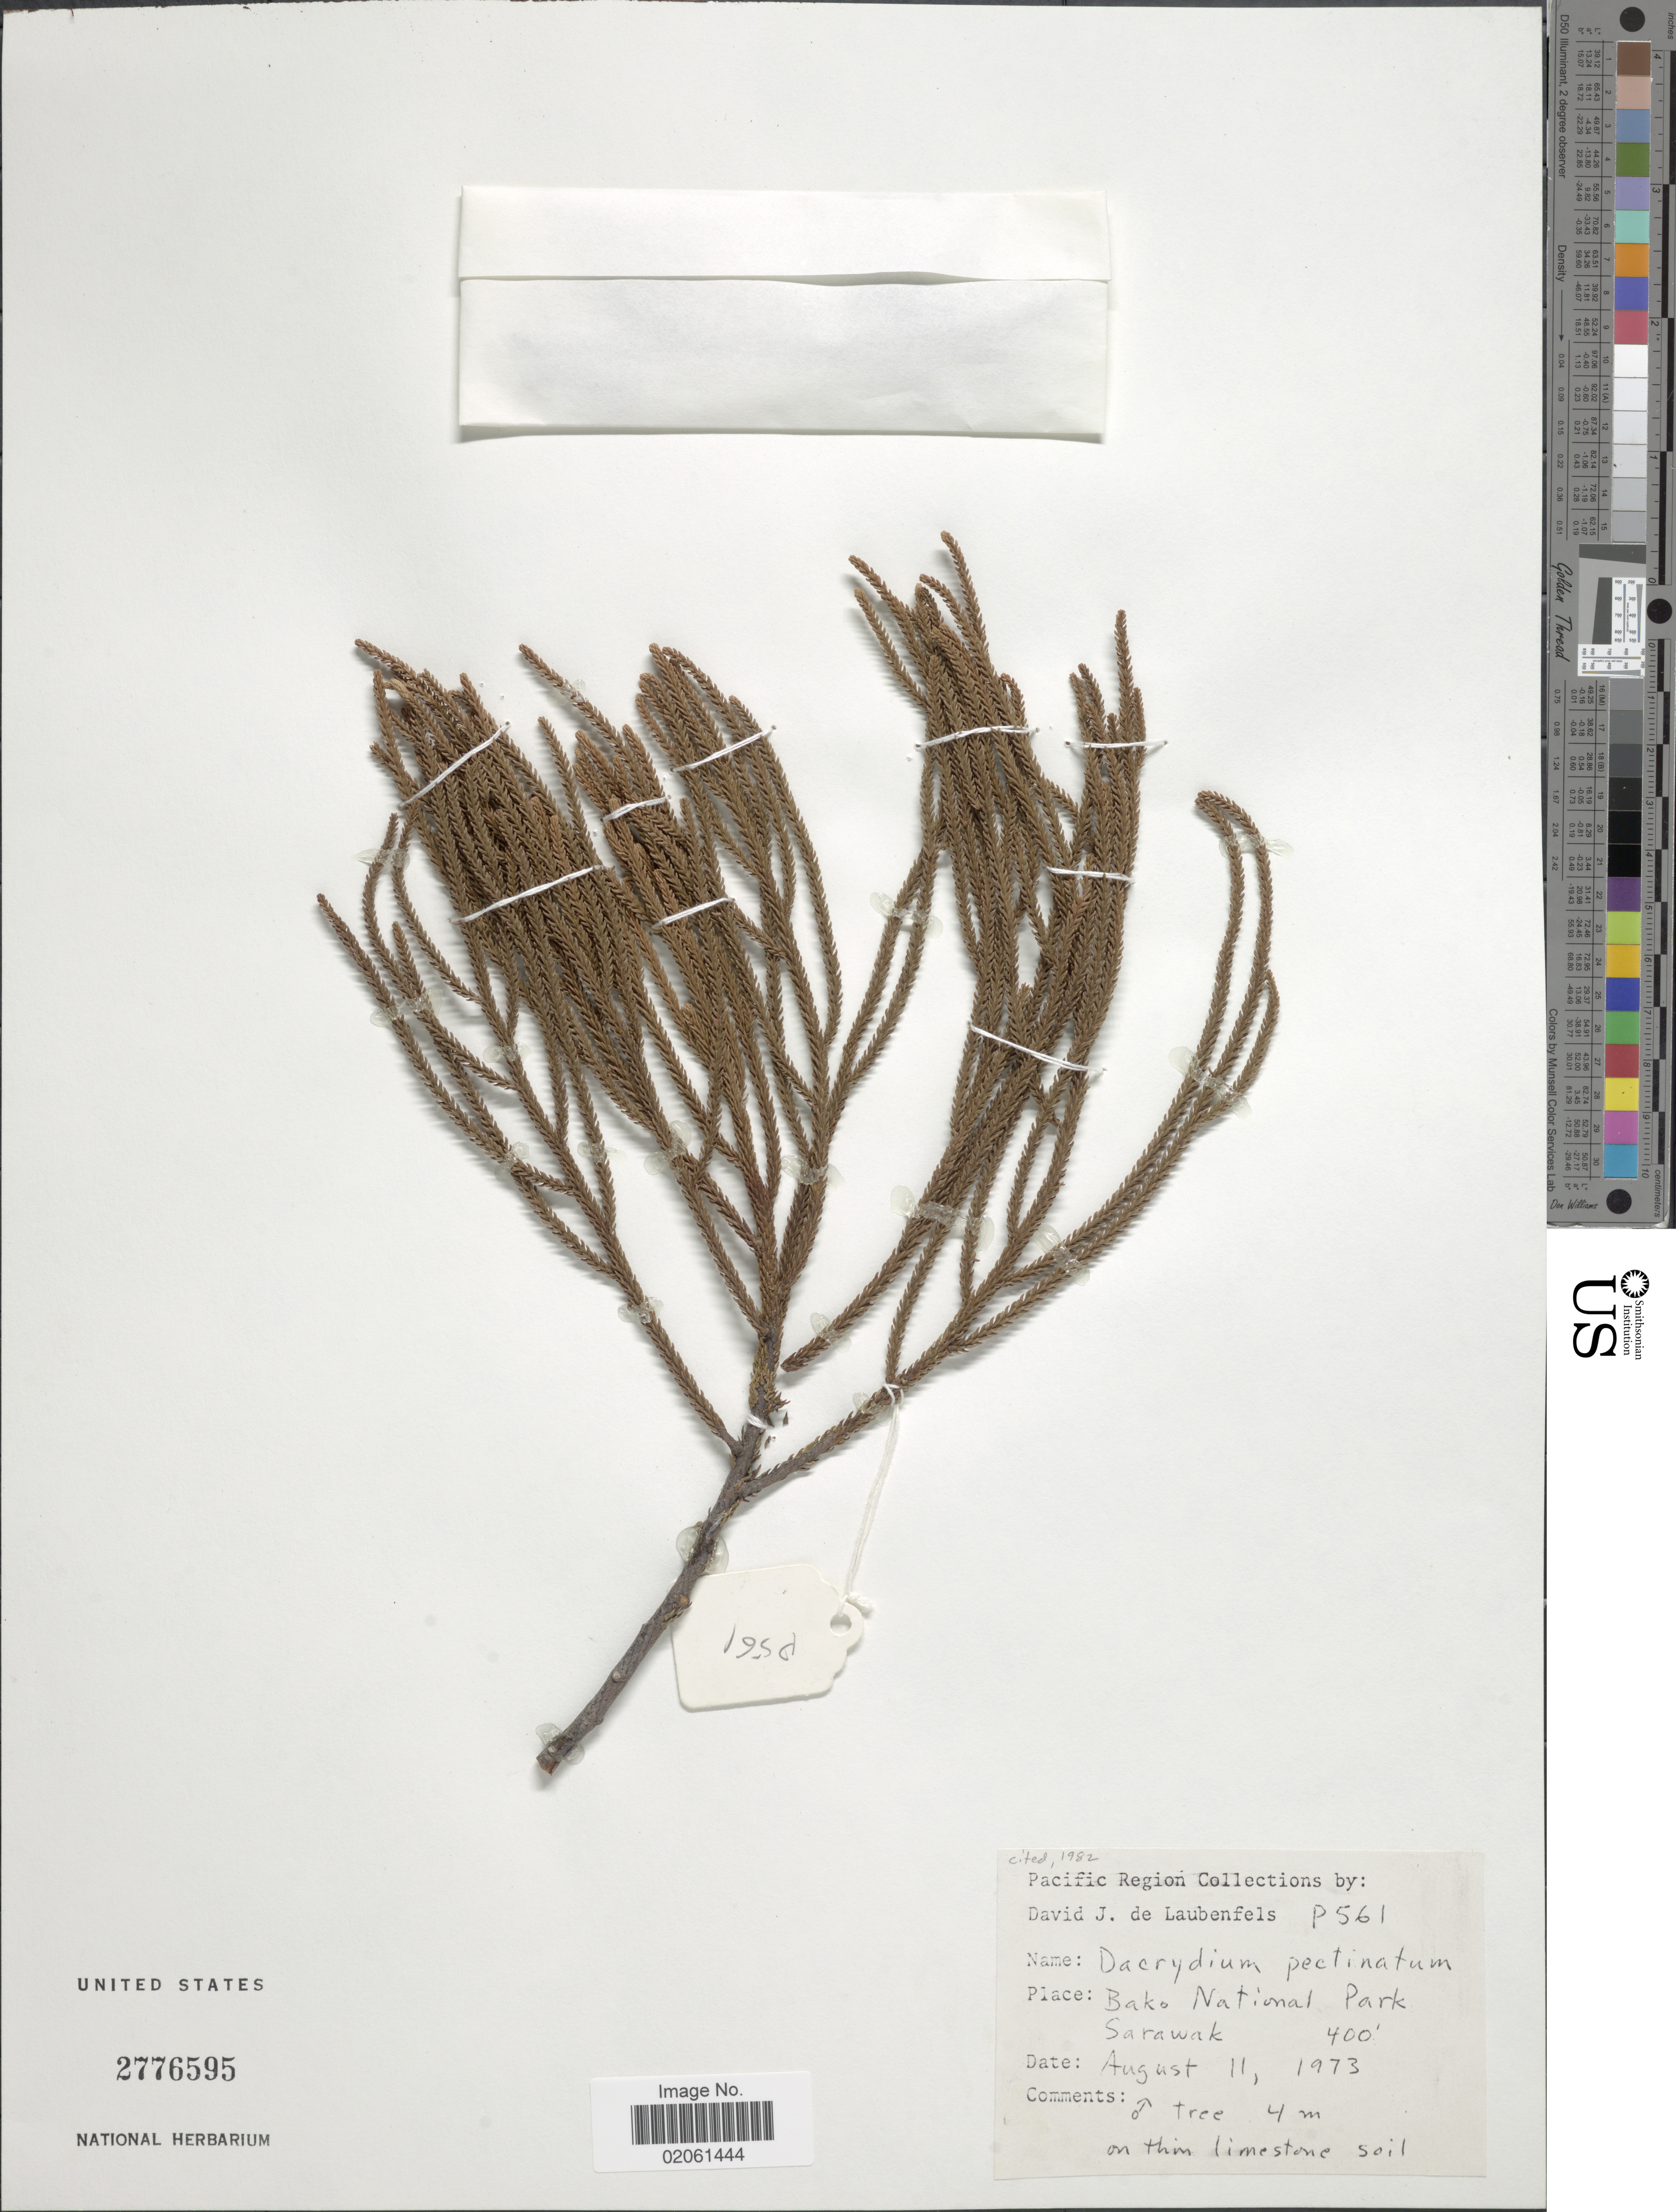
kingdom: Plantae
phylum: Tracheophyta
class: Pinopsida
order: Pinales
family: Podocarpaceae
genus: Dacrydium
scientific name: Dacrydium pectinatum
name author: de Laub.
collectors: D. J. de Laubenfels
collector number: P561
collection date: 1973-08-11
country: Malaysia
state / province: Sarawak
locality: Pacific Region. Bako National Park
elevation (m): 122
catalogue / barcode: US 2776595